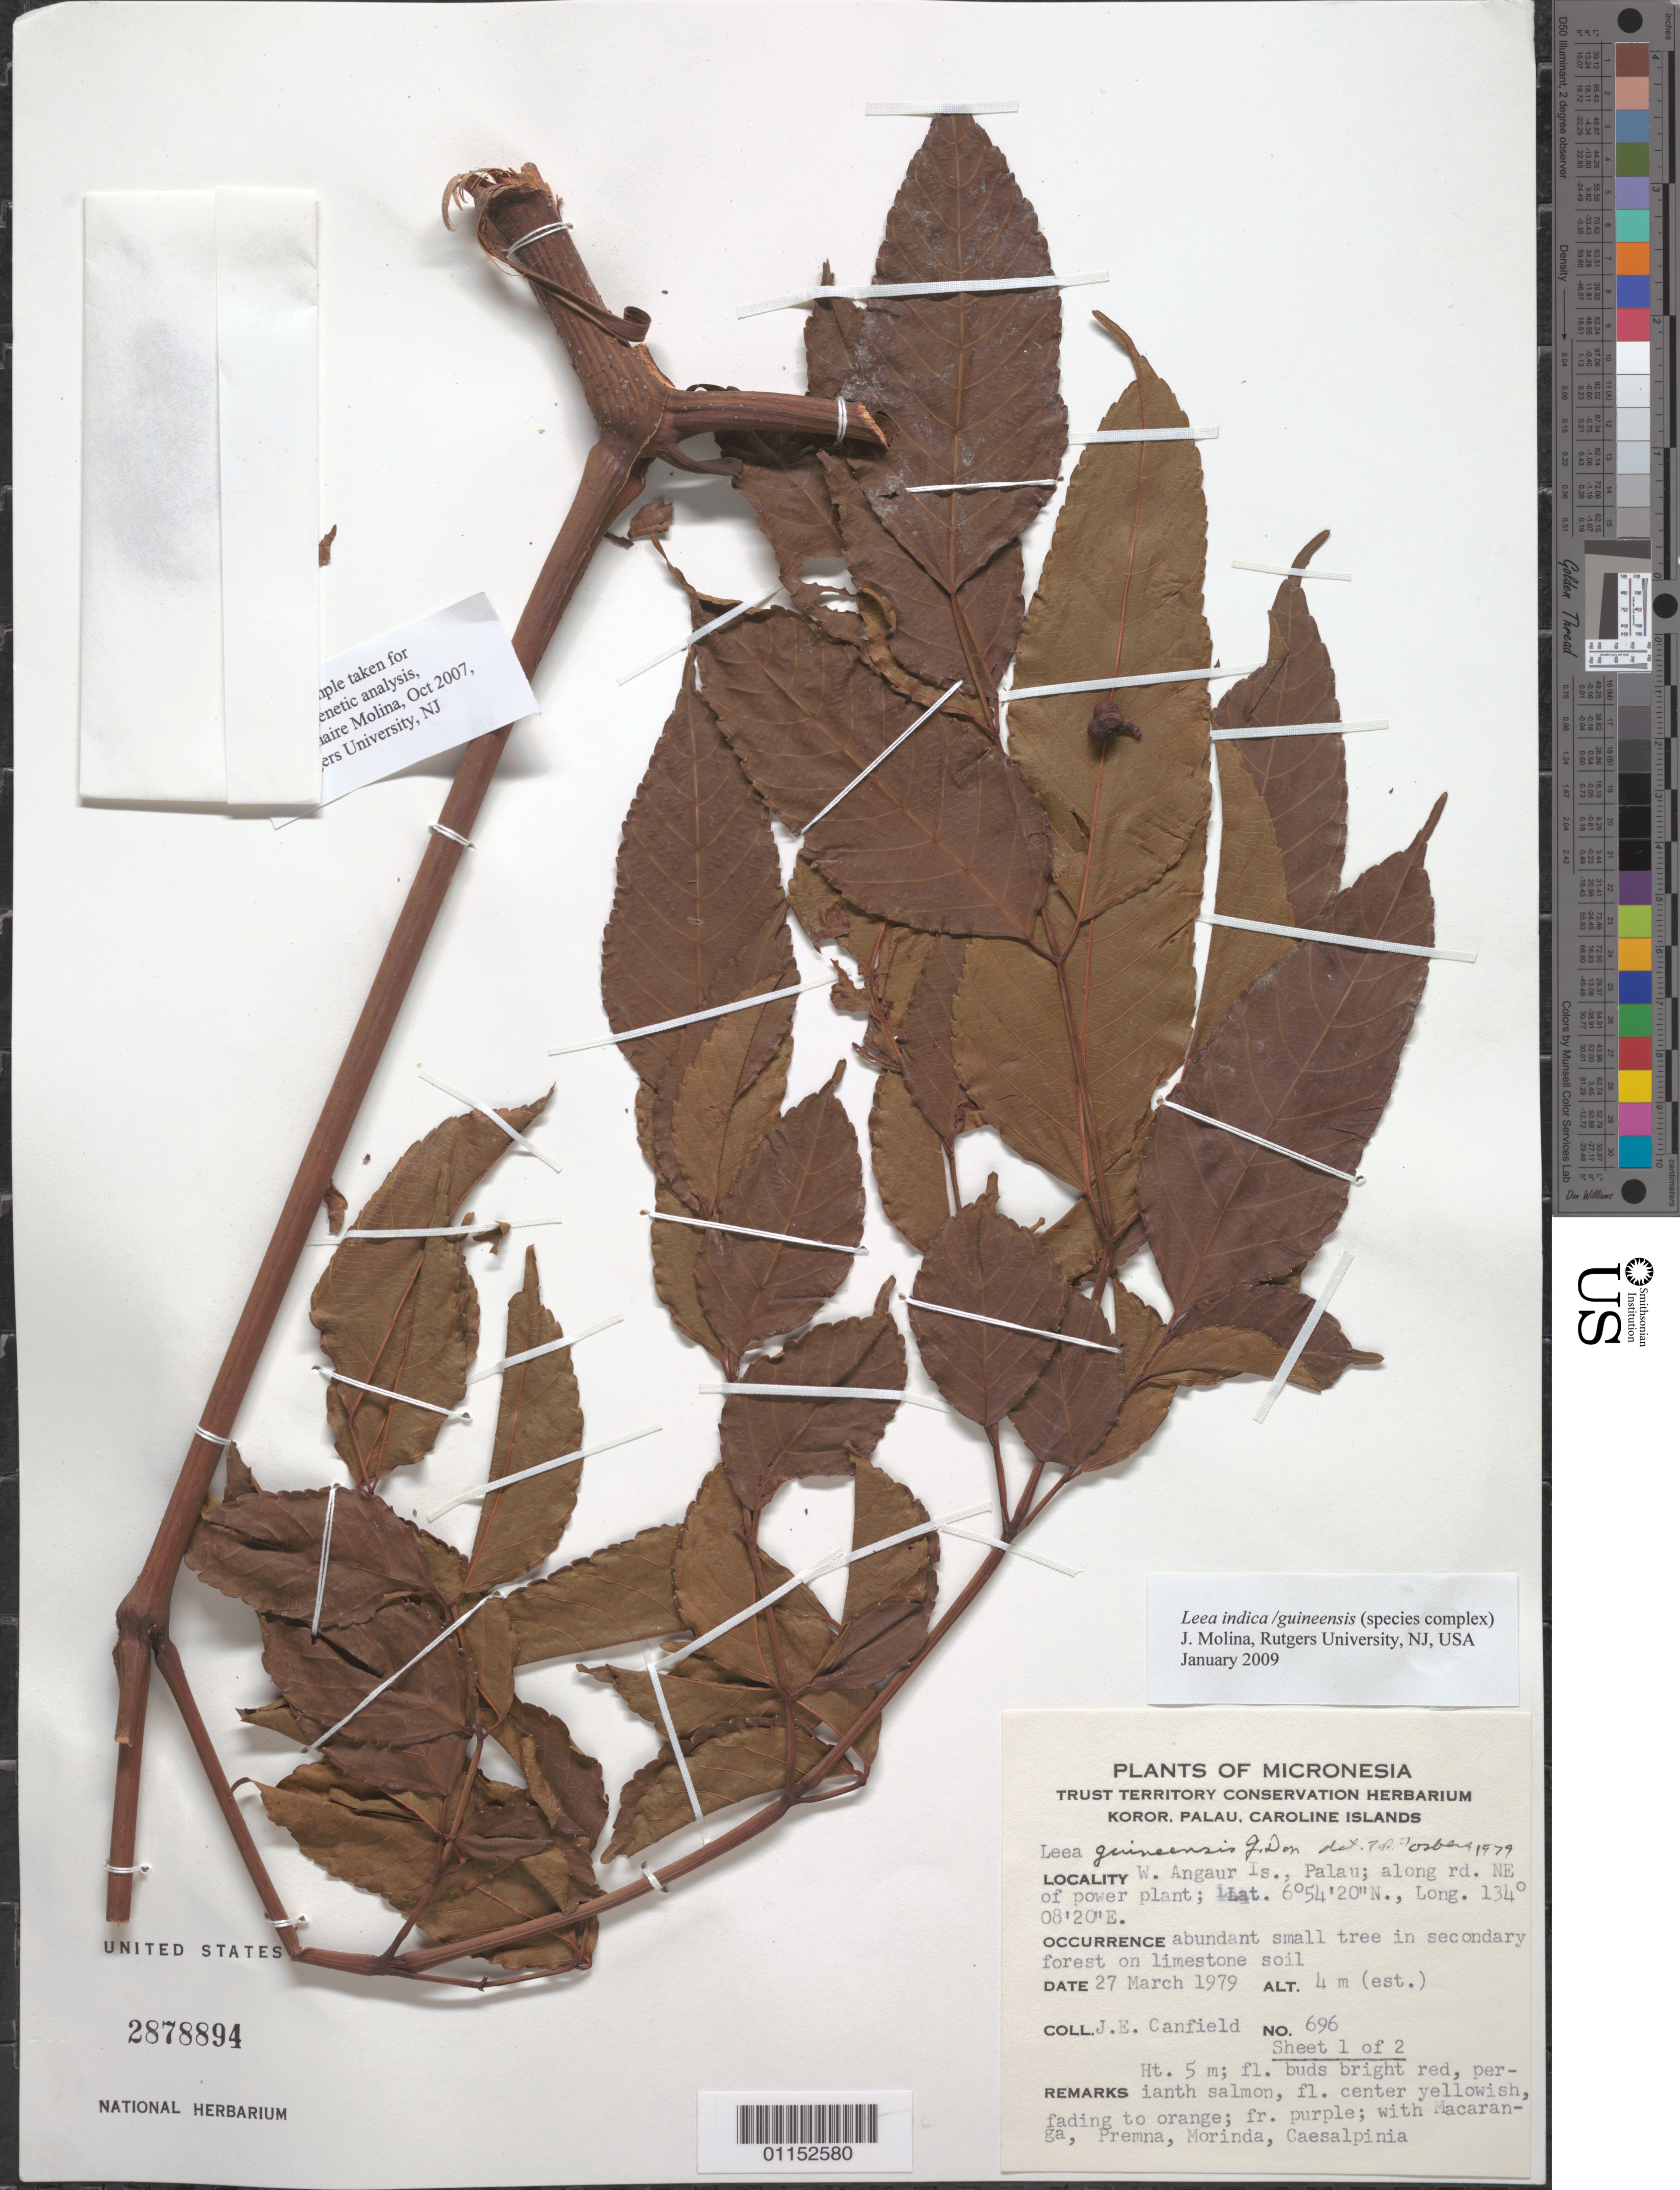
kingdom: Plantae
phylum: Tracheophyta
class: Magnoliopsida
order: Vitales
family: Vitaceae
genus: Leea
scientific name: Leea guineensis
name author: G. Don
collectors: J. E. Canfield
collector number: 696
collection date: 1979-03-27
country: Palau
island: Ngeaur [Angaur]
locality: W Angaur Is. Along Rd NE of power plant.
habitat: Abundant small tree in secondary forest on limestone soil.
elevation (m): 4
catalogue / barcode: US 2878894